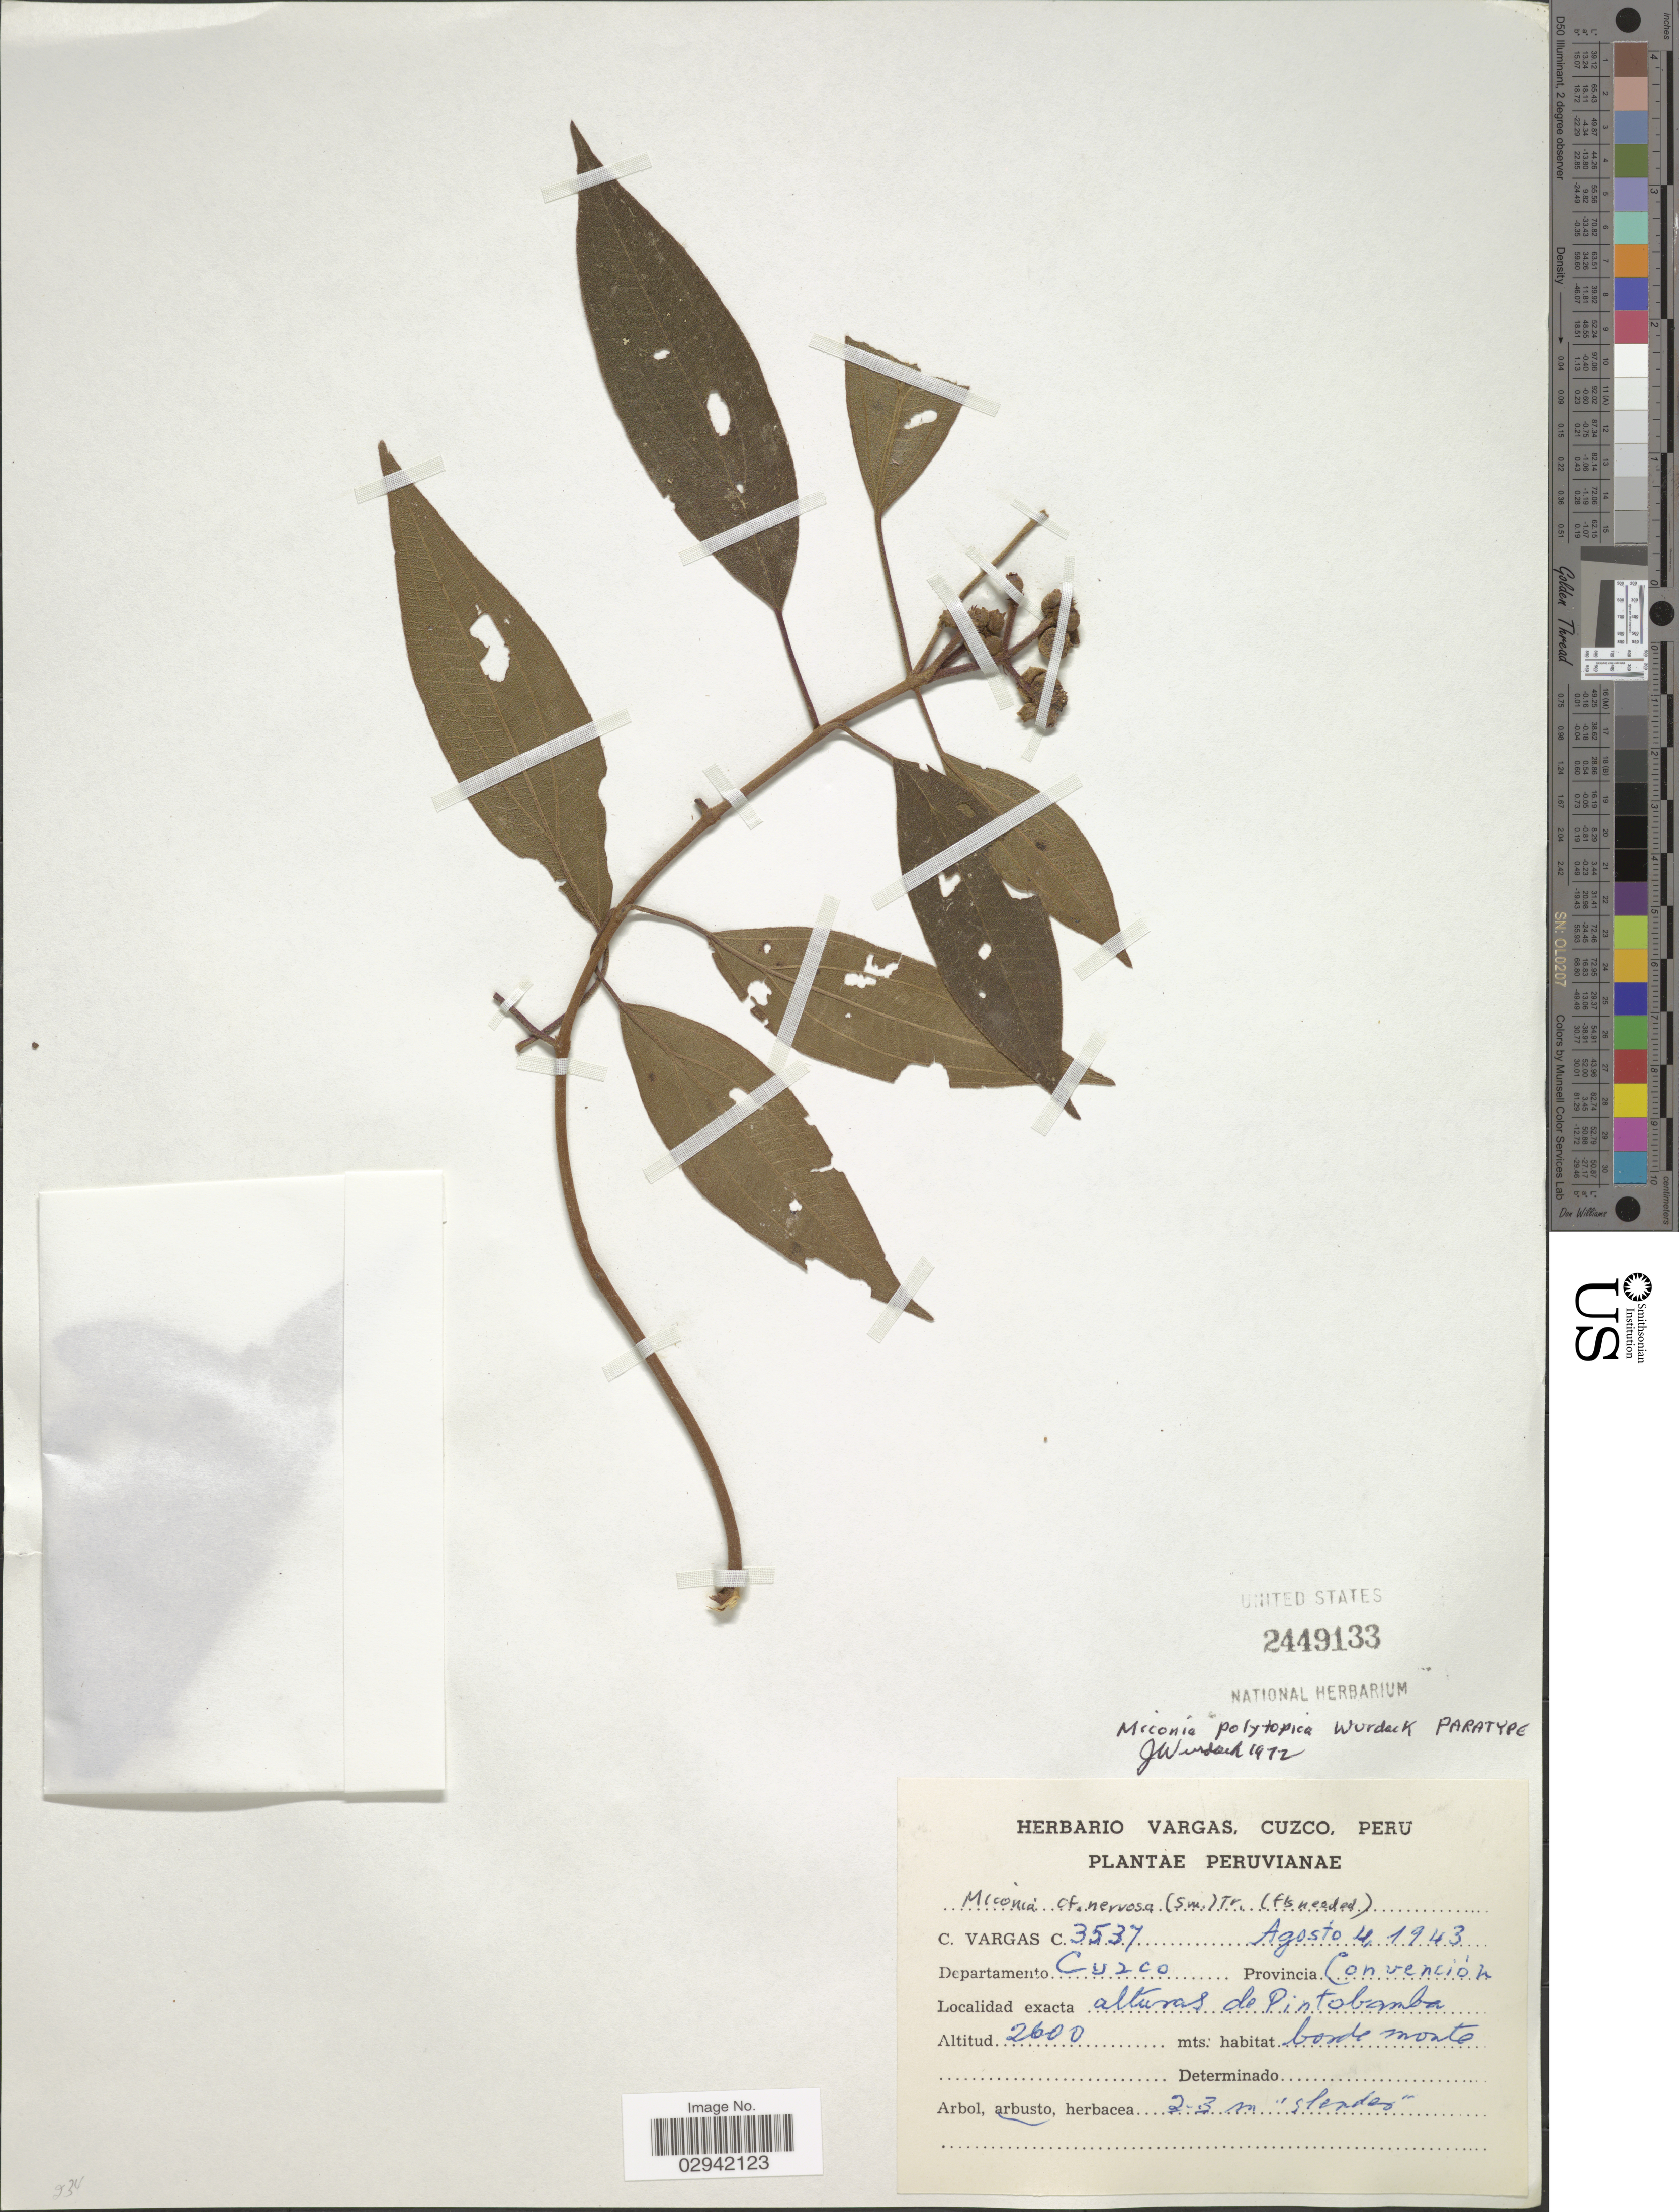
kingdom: Plantae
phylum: Tracheophyta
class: Magnoliopsida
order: Myrtales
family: Melastomataceae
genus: Miconia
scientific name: Miconia polytopica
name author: Wurdack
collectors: C. Vargas Calderón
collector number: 3537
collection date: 1943-08-04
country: Peru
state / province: Cusco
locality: Departamento Cuzco. Provincia Convención. Alturas de Pintobamba.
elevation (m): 2600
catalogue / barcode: US 2449133